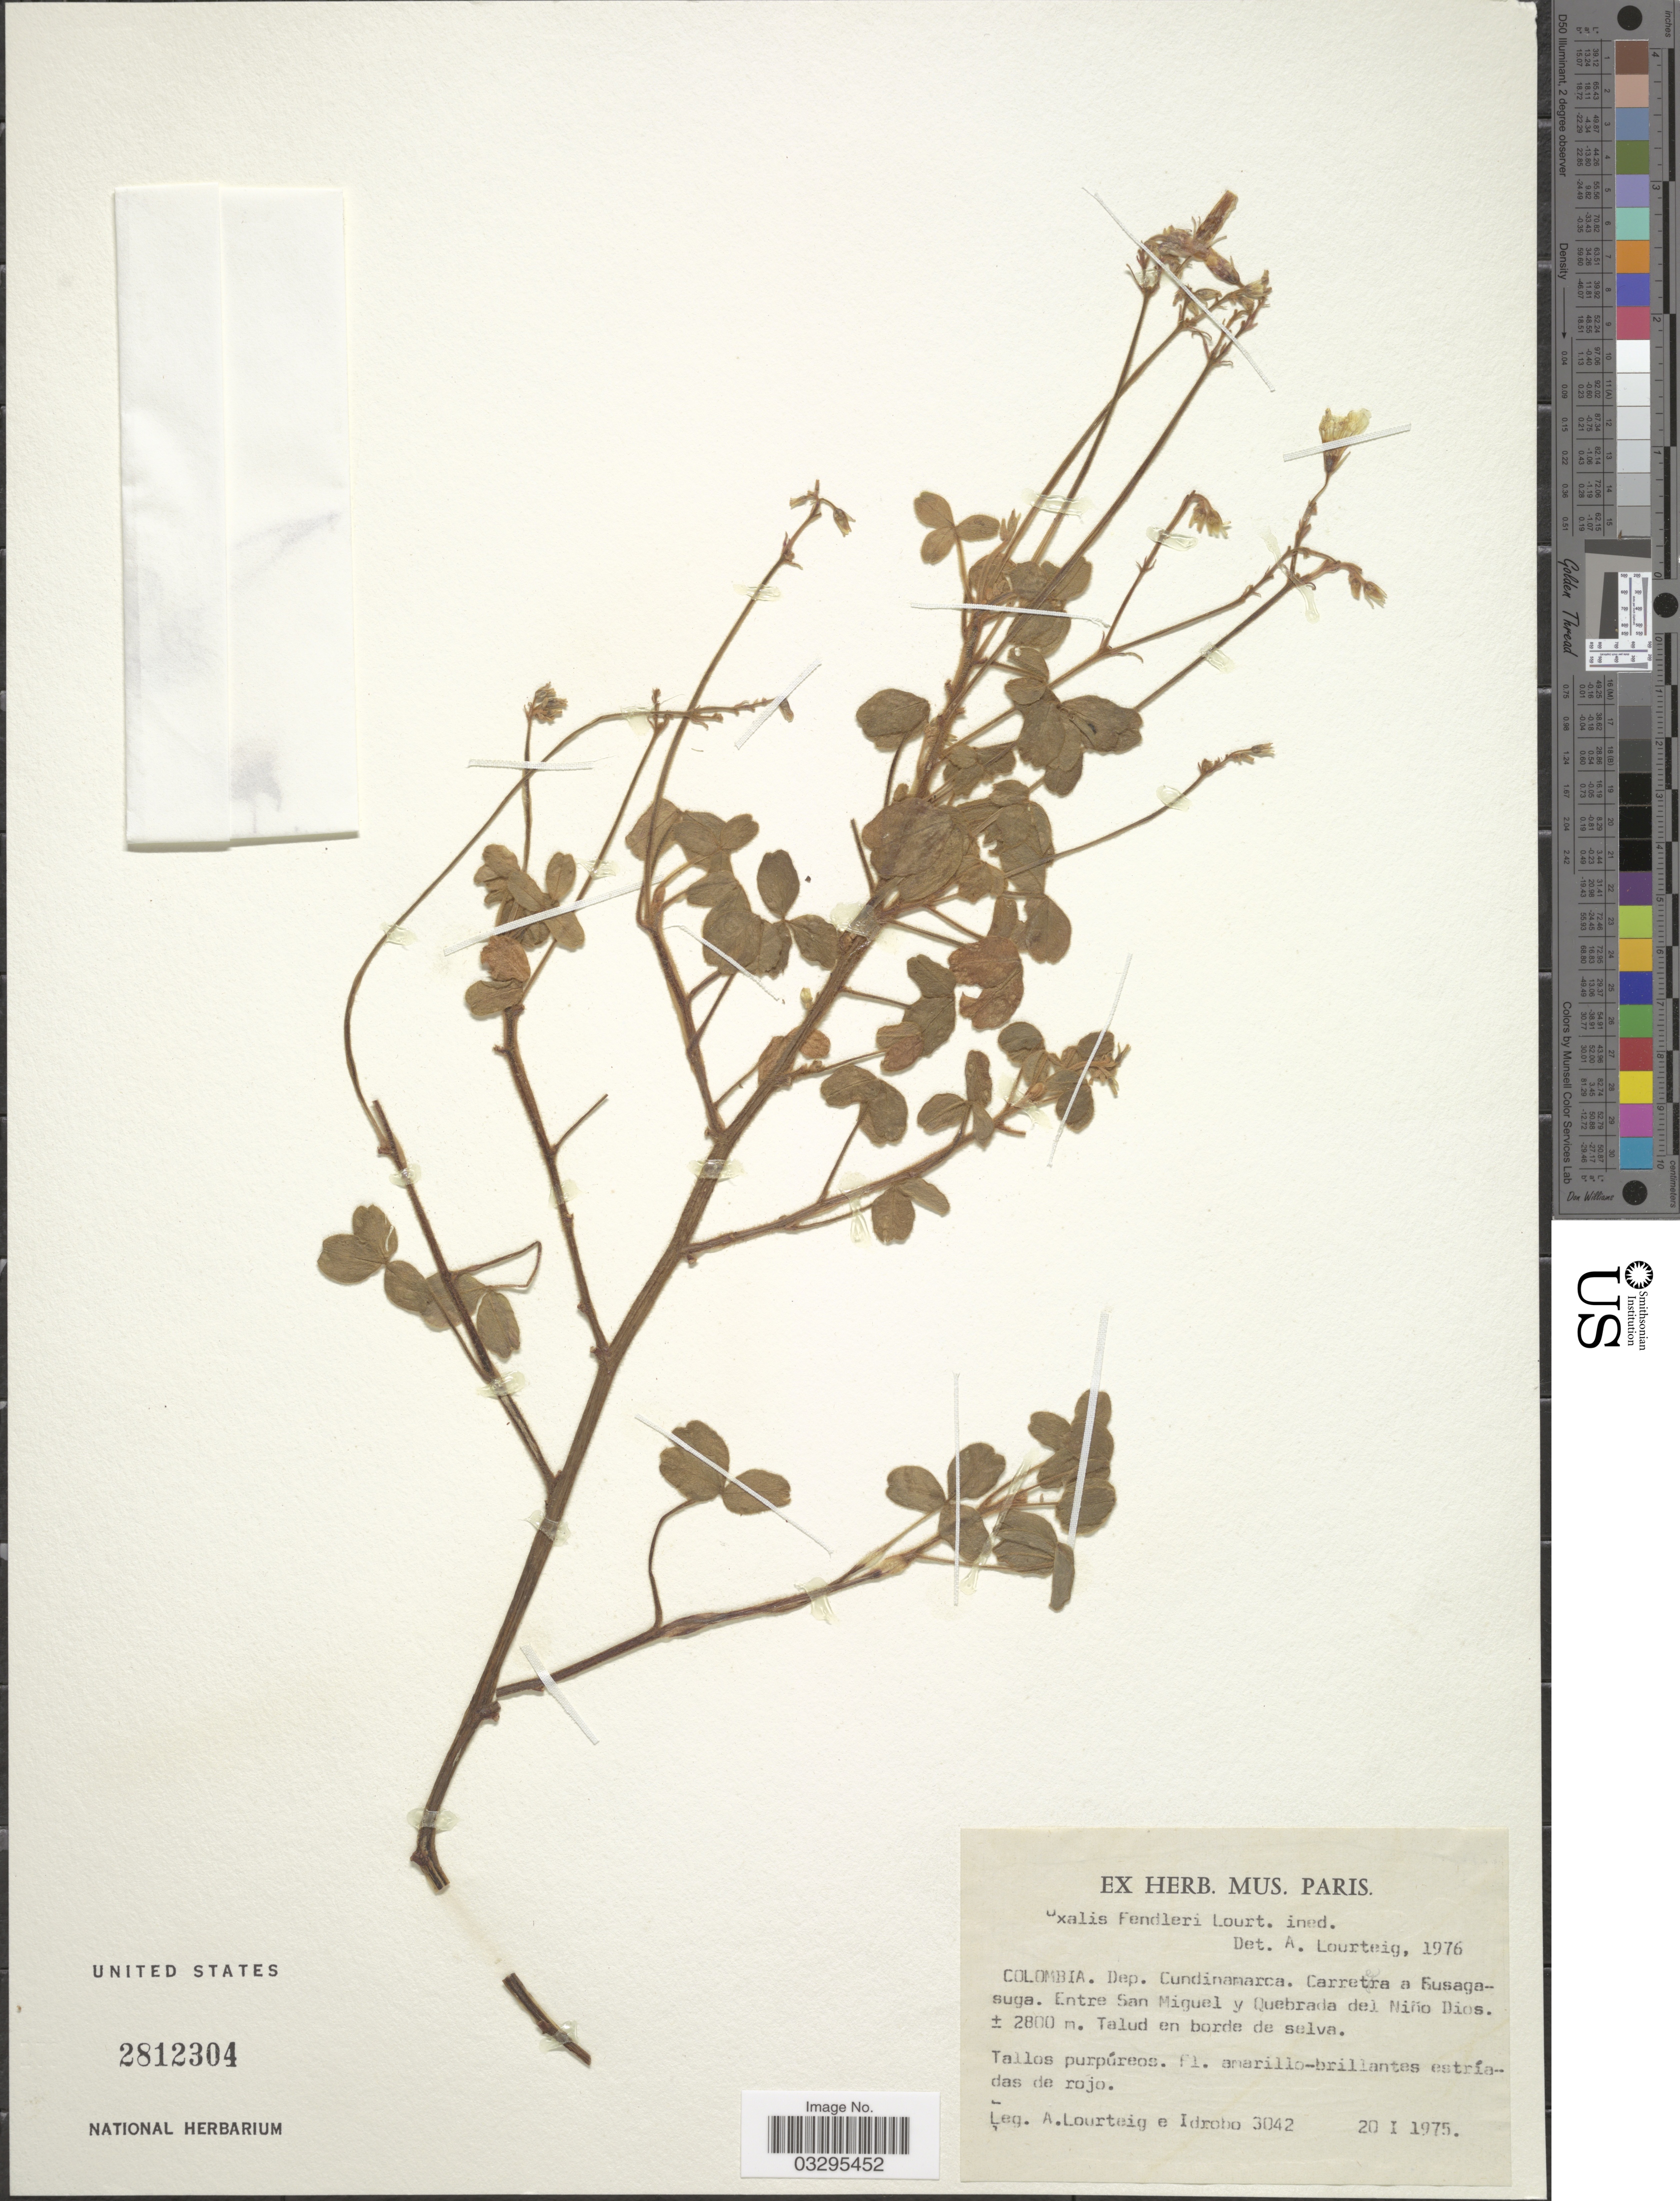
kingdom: Plantae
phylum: Tracheophyta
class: Magnoliopsida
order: Oxalidales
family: Oxalidaceae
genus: Oxalis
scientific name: Oxalis fendleri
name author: Lourteig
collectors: A. Lourteig & -- Idrobo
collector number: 3042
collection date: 1975-01-20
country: Colombia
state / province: Cundinamarca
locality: Dep. Cundinamarca.Carretera a Fusagasuga. Entre San Miguel y Quebrada del Niño Dios.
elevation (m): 2800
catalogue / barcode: US 2812304